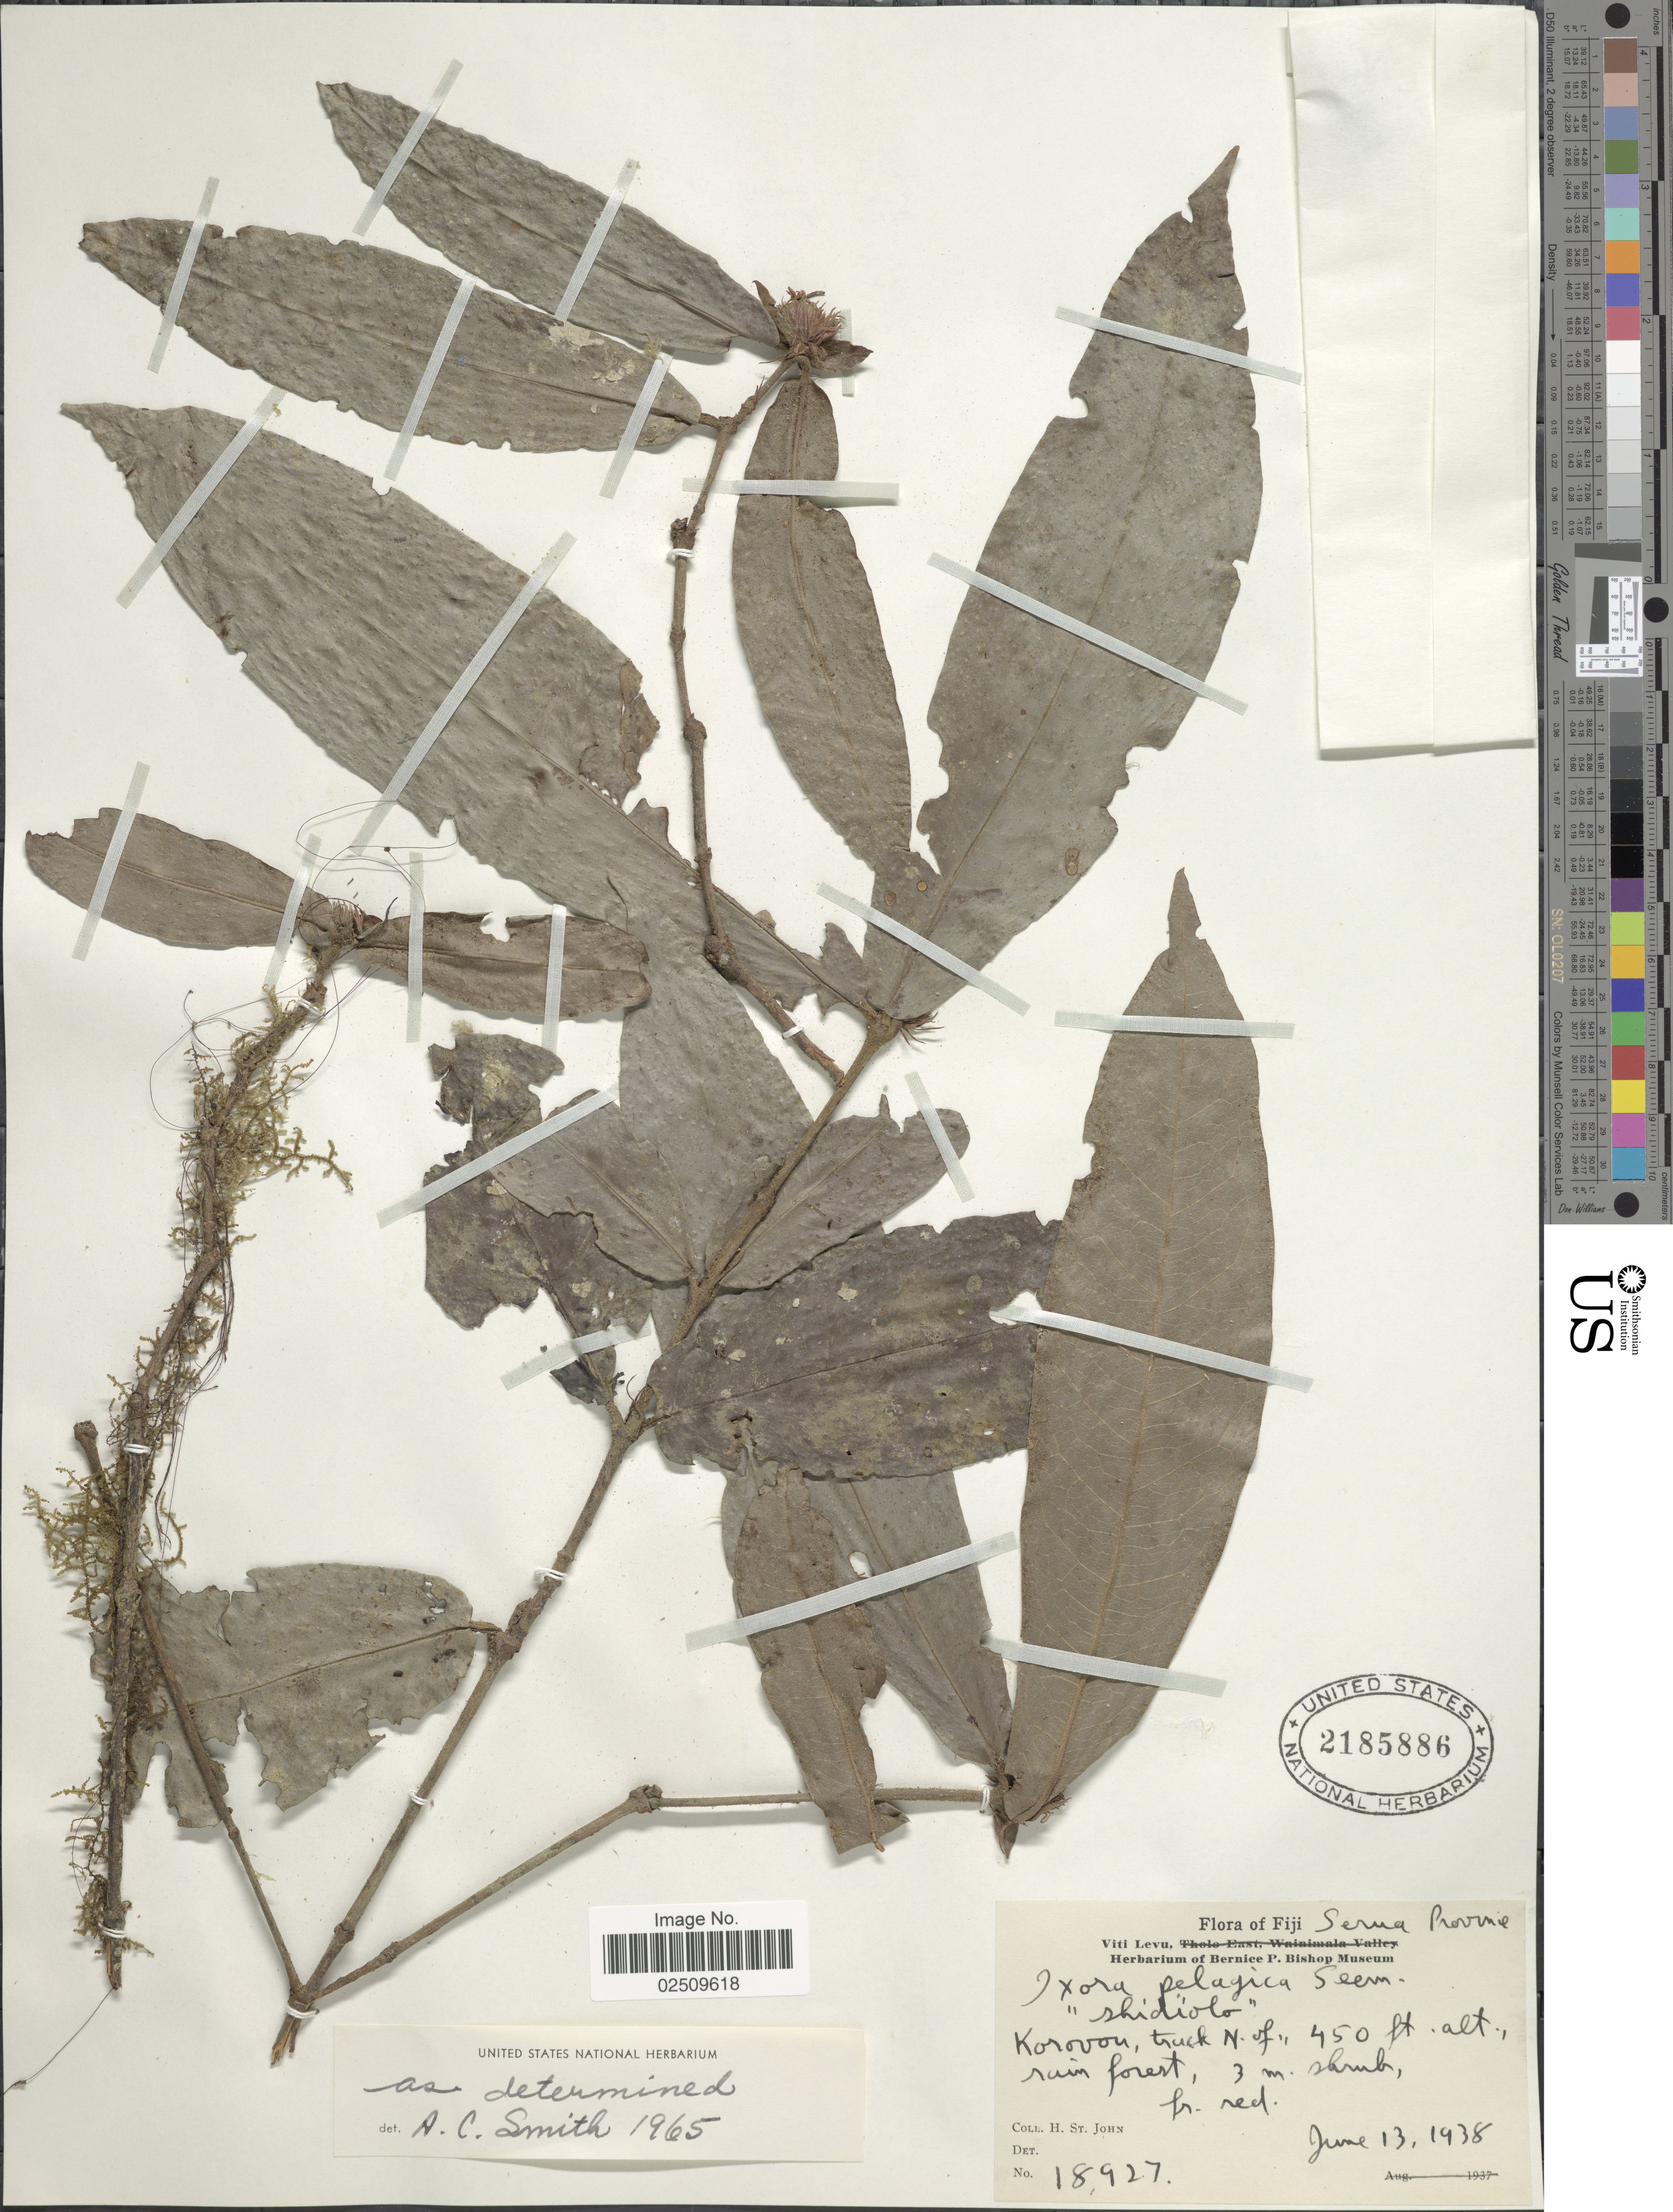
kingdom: Plantae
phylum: Tracheophyta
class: Magnoliopsida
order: Gentianales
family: Rubiaceae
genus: Ixora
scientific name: Ixora pelagia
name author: Seem.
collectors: H. St. John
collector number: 18927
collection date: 1938-06-13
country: Fiji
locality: Serua Province, Korovon, track N of rain forest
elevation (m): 137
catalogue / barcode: US 2185886